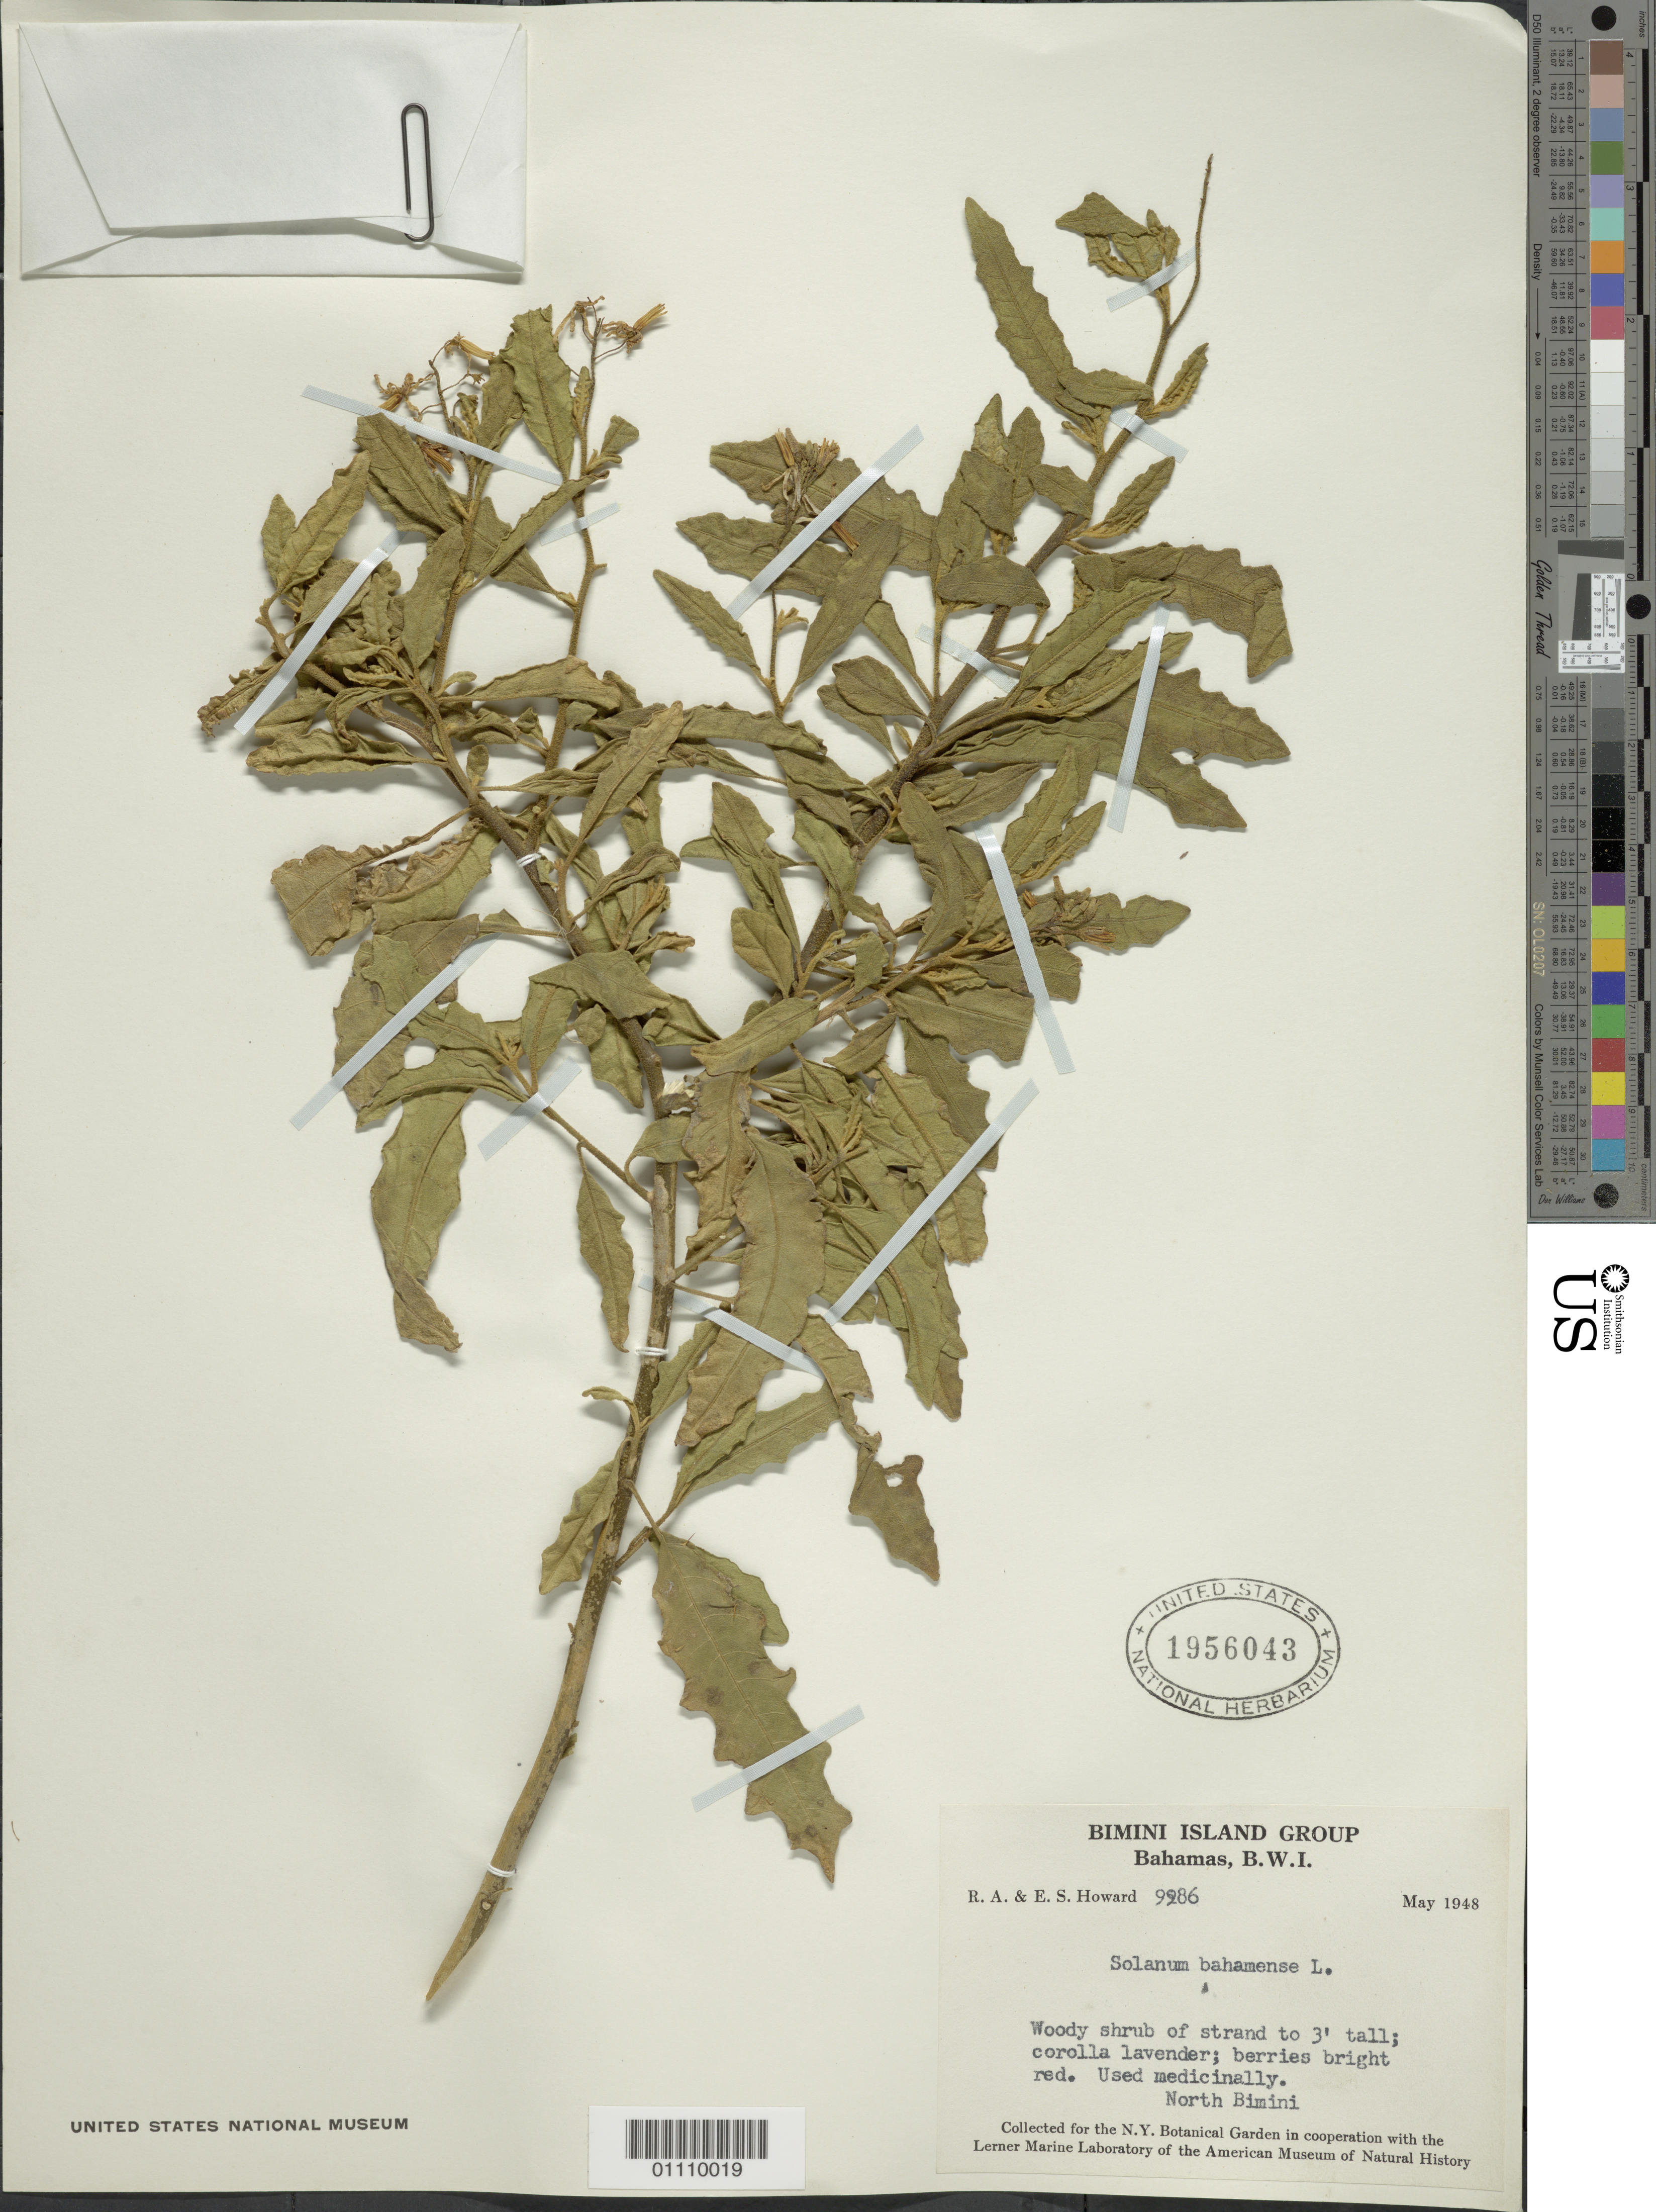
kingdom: Plantae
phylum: Tracheophyta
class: Magnoliopsida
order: Solanales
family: Solanaceae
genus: Solanum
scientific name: Solanum bahamense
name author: L.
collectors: R. A. Howard & E. S. Howard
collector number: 9986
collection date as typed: May 1948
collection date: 1948-05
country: Bahamas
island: North Bimini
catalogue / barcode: US 1956043